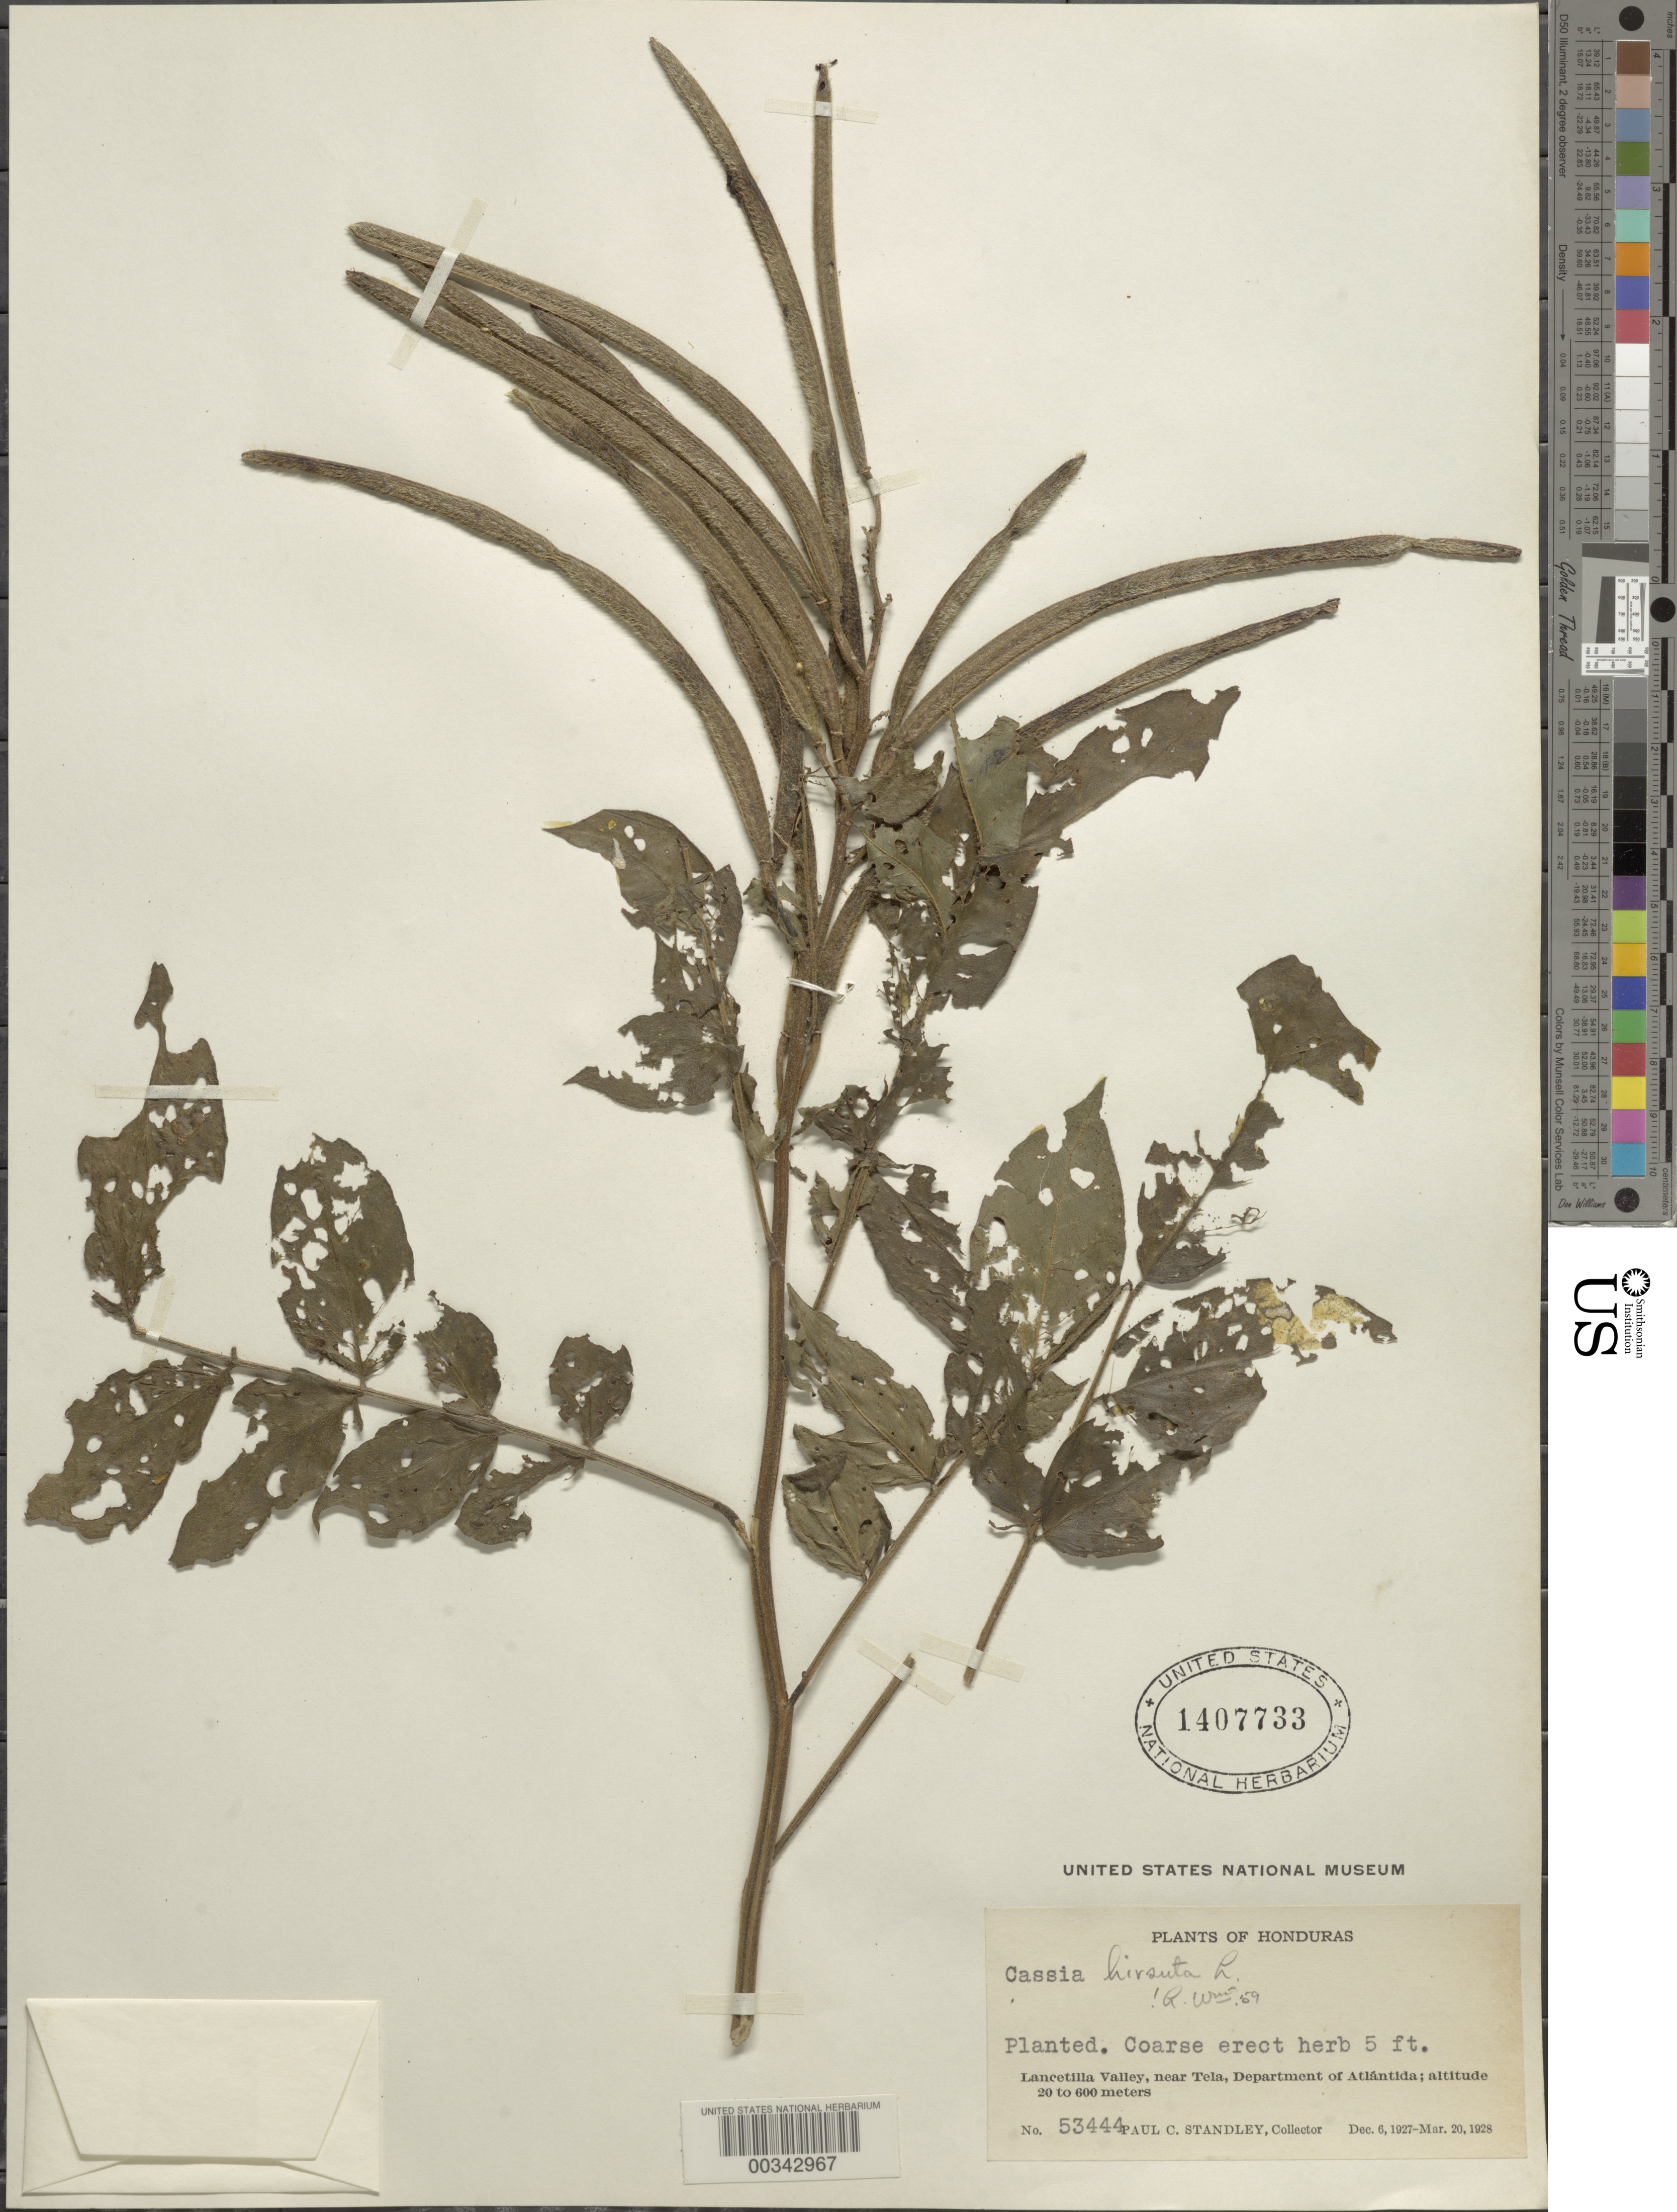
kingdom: Plantae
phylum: Tracheophyta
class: Magnoliopsida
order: Fabales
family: Fabaceae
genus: Senna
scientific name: Senna hirsuta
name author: (L.) H.S. Irwin & Barneby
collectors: P. C. Standley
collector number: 53444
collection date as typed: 06 Dec 1927 to 20 Mar 1928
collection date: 1927-12-06/1928-03-20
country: Honduras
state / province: Atlántida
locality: Lancetilla Valley, near Tela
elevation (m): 20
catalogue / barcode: US 1407733